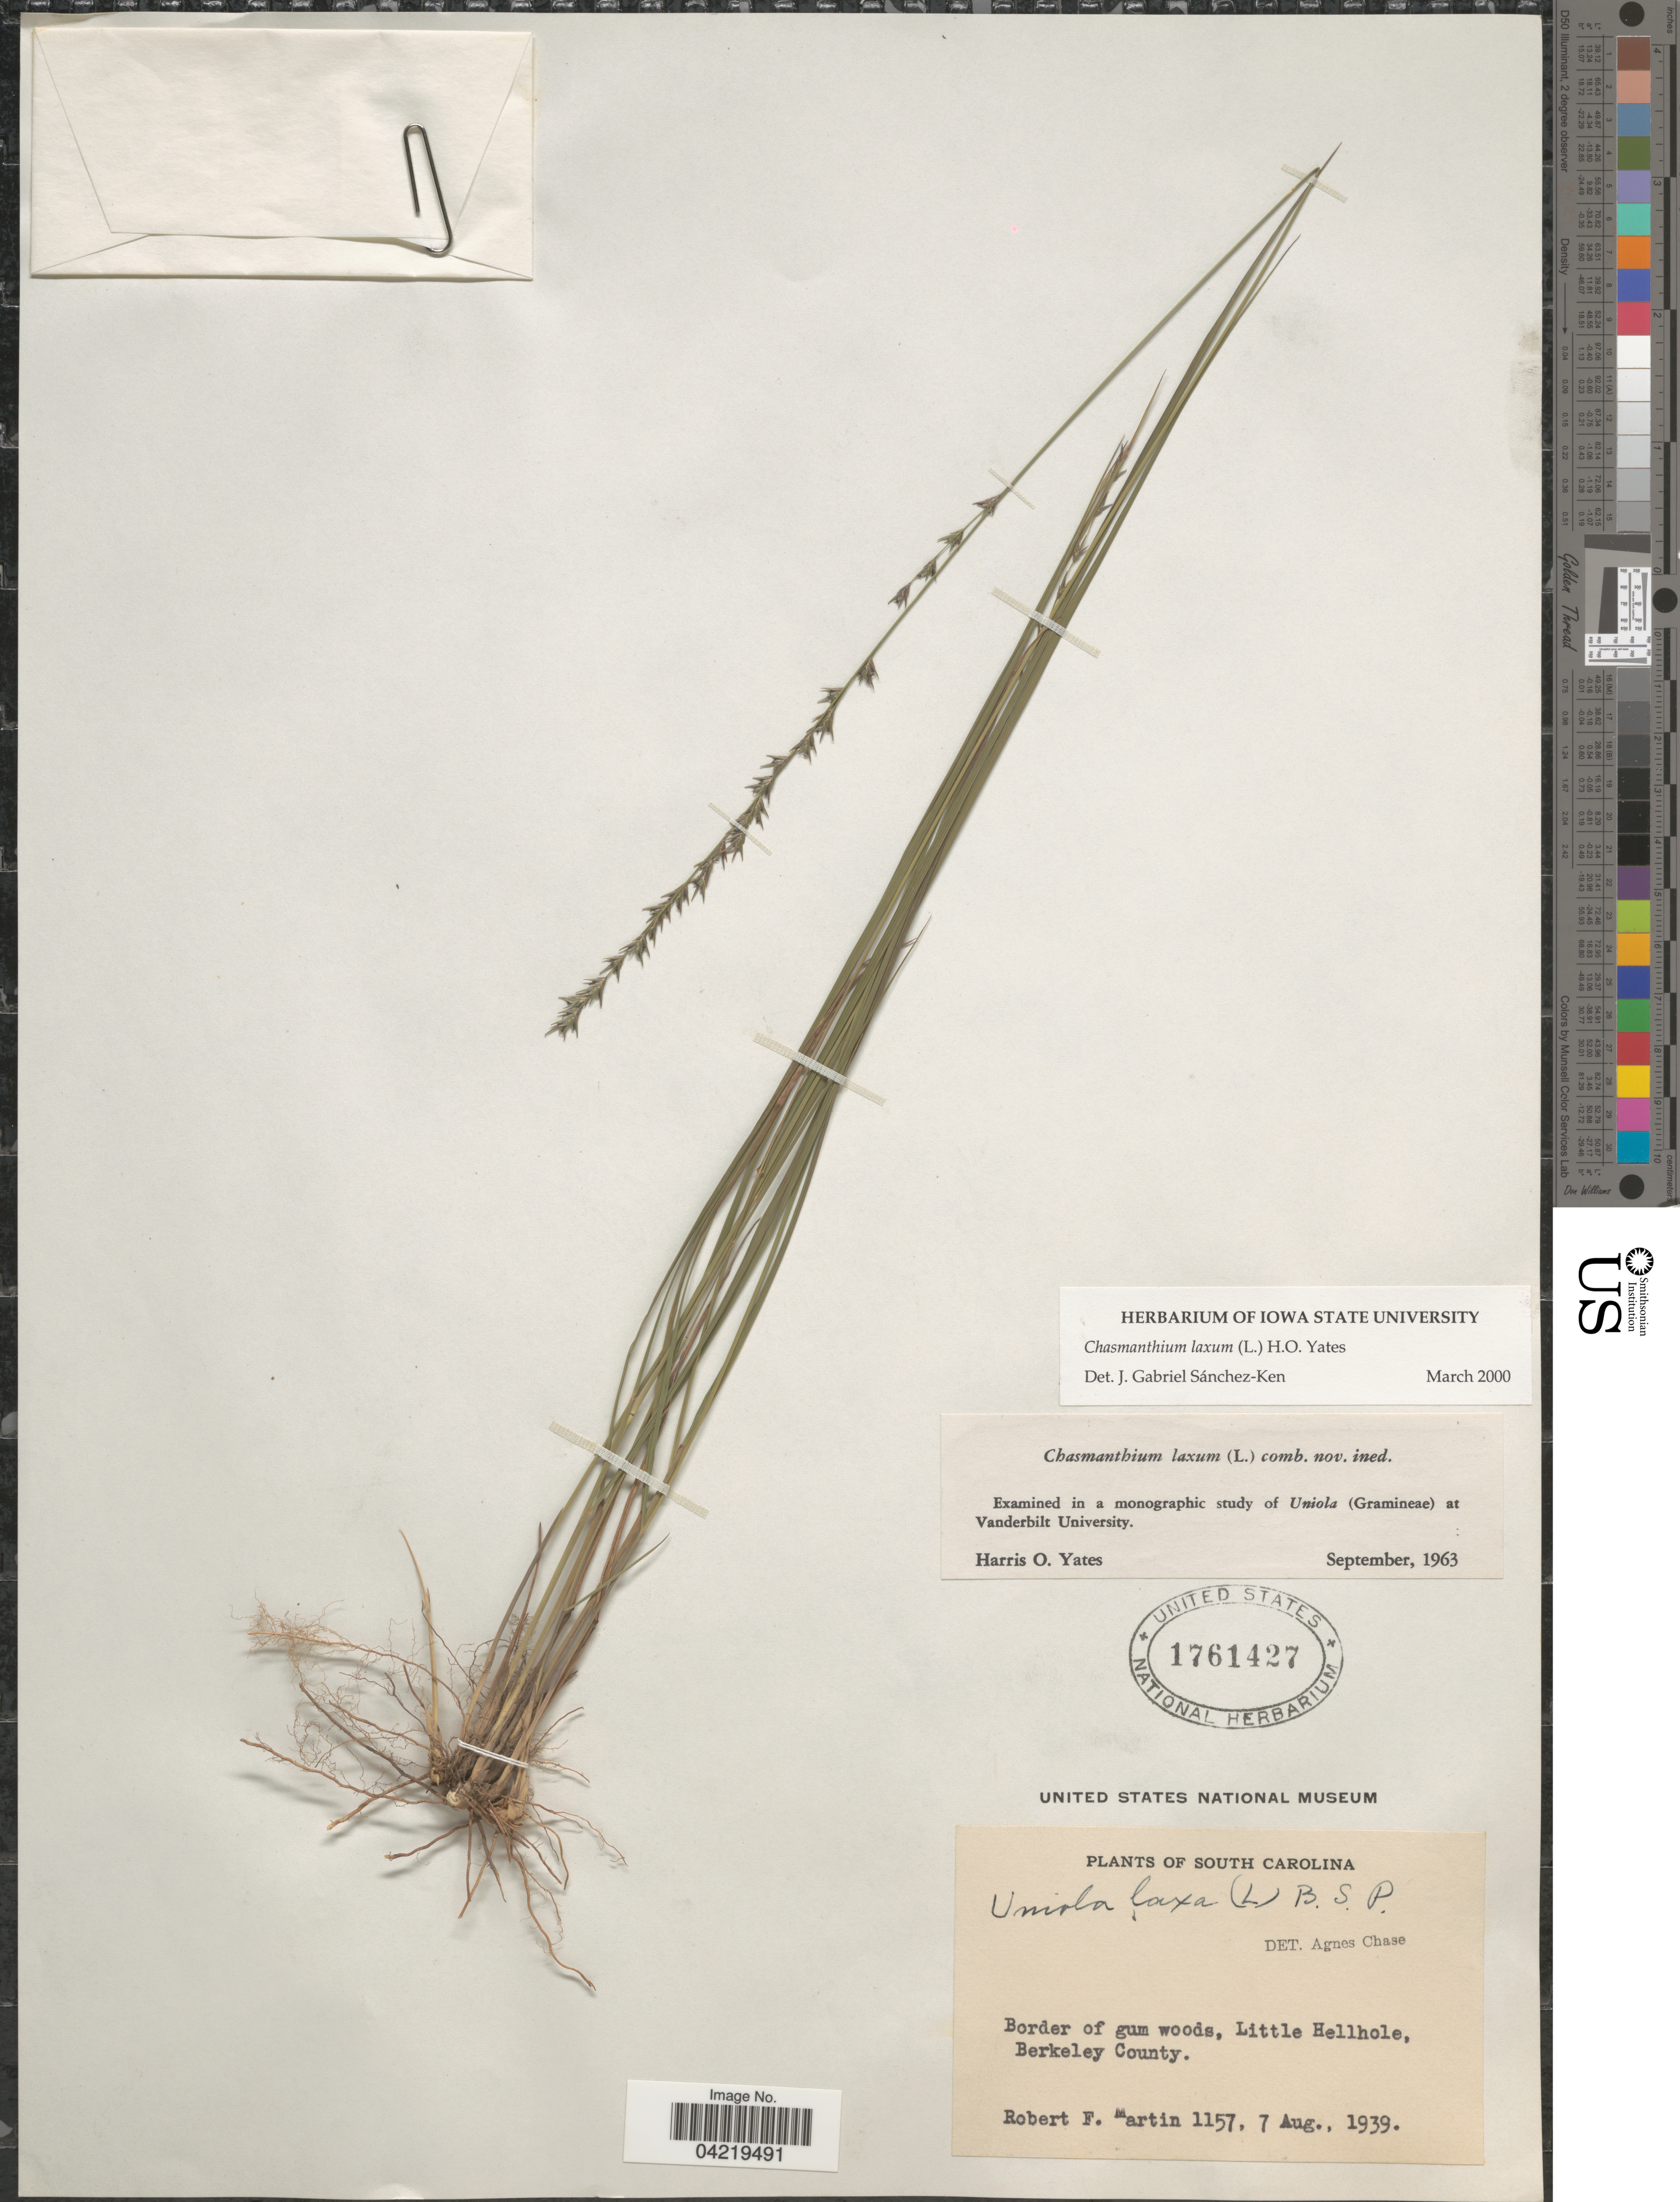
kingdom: Plantae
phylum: Tracheophyta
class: Liliopsida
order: Poales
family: Poaceae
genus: Chasmanthium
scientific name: Chasmanthium laxum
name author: (L.) H.O. Yates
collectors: R. F. Martin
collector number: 1157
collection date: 1939-08-07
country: United States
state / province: South Carolina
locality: Border of gum woods, Little Hellhole, Berkeley County.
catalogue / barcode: US 1761427